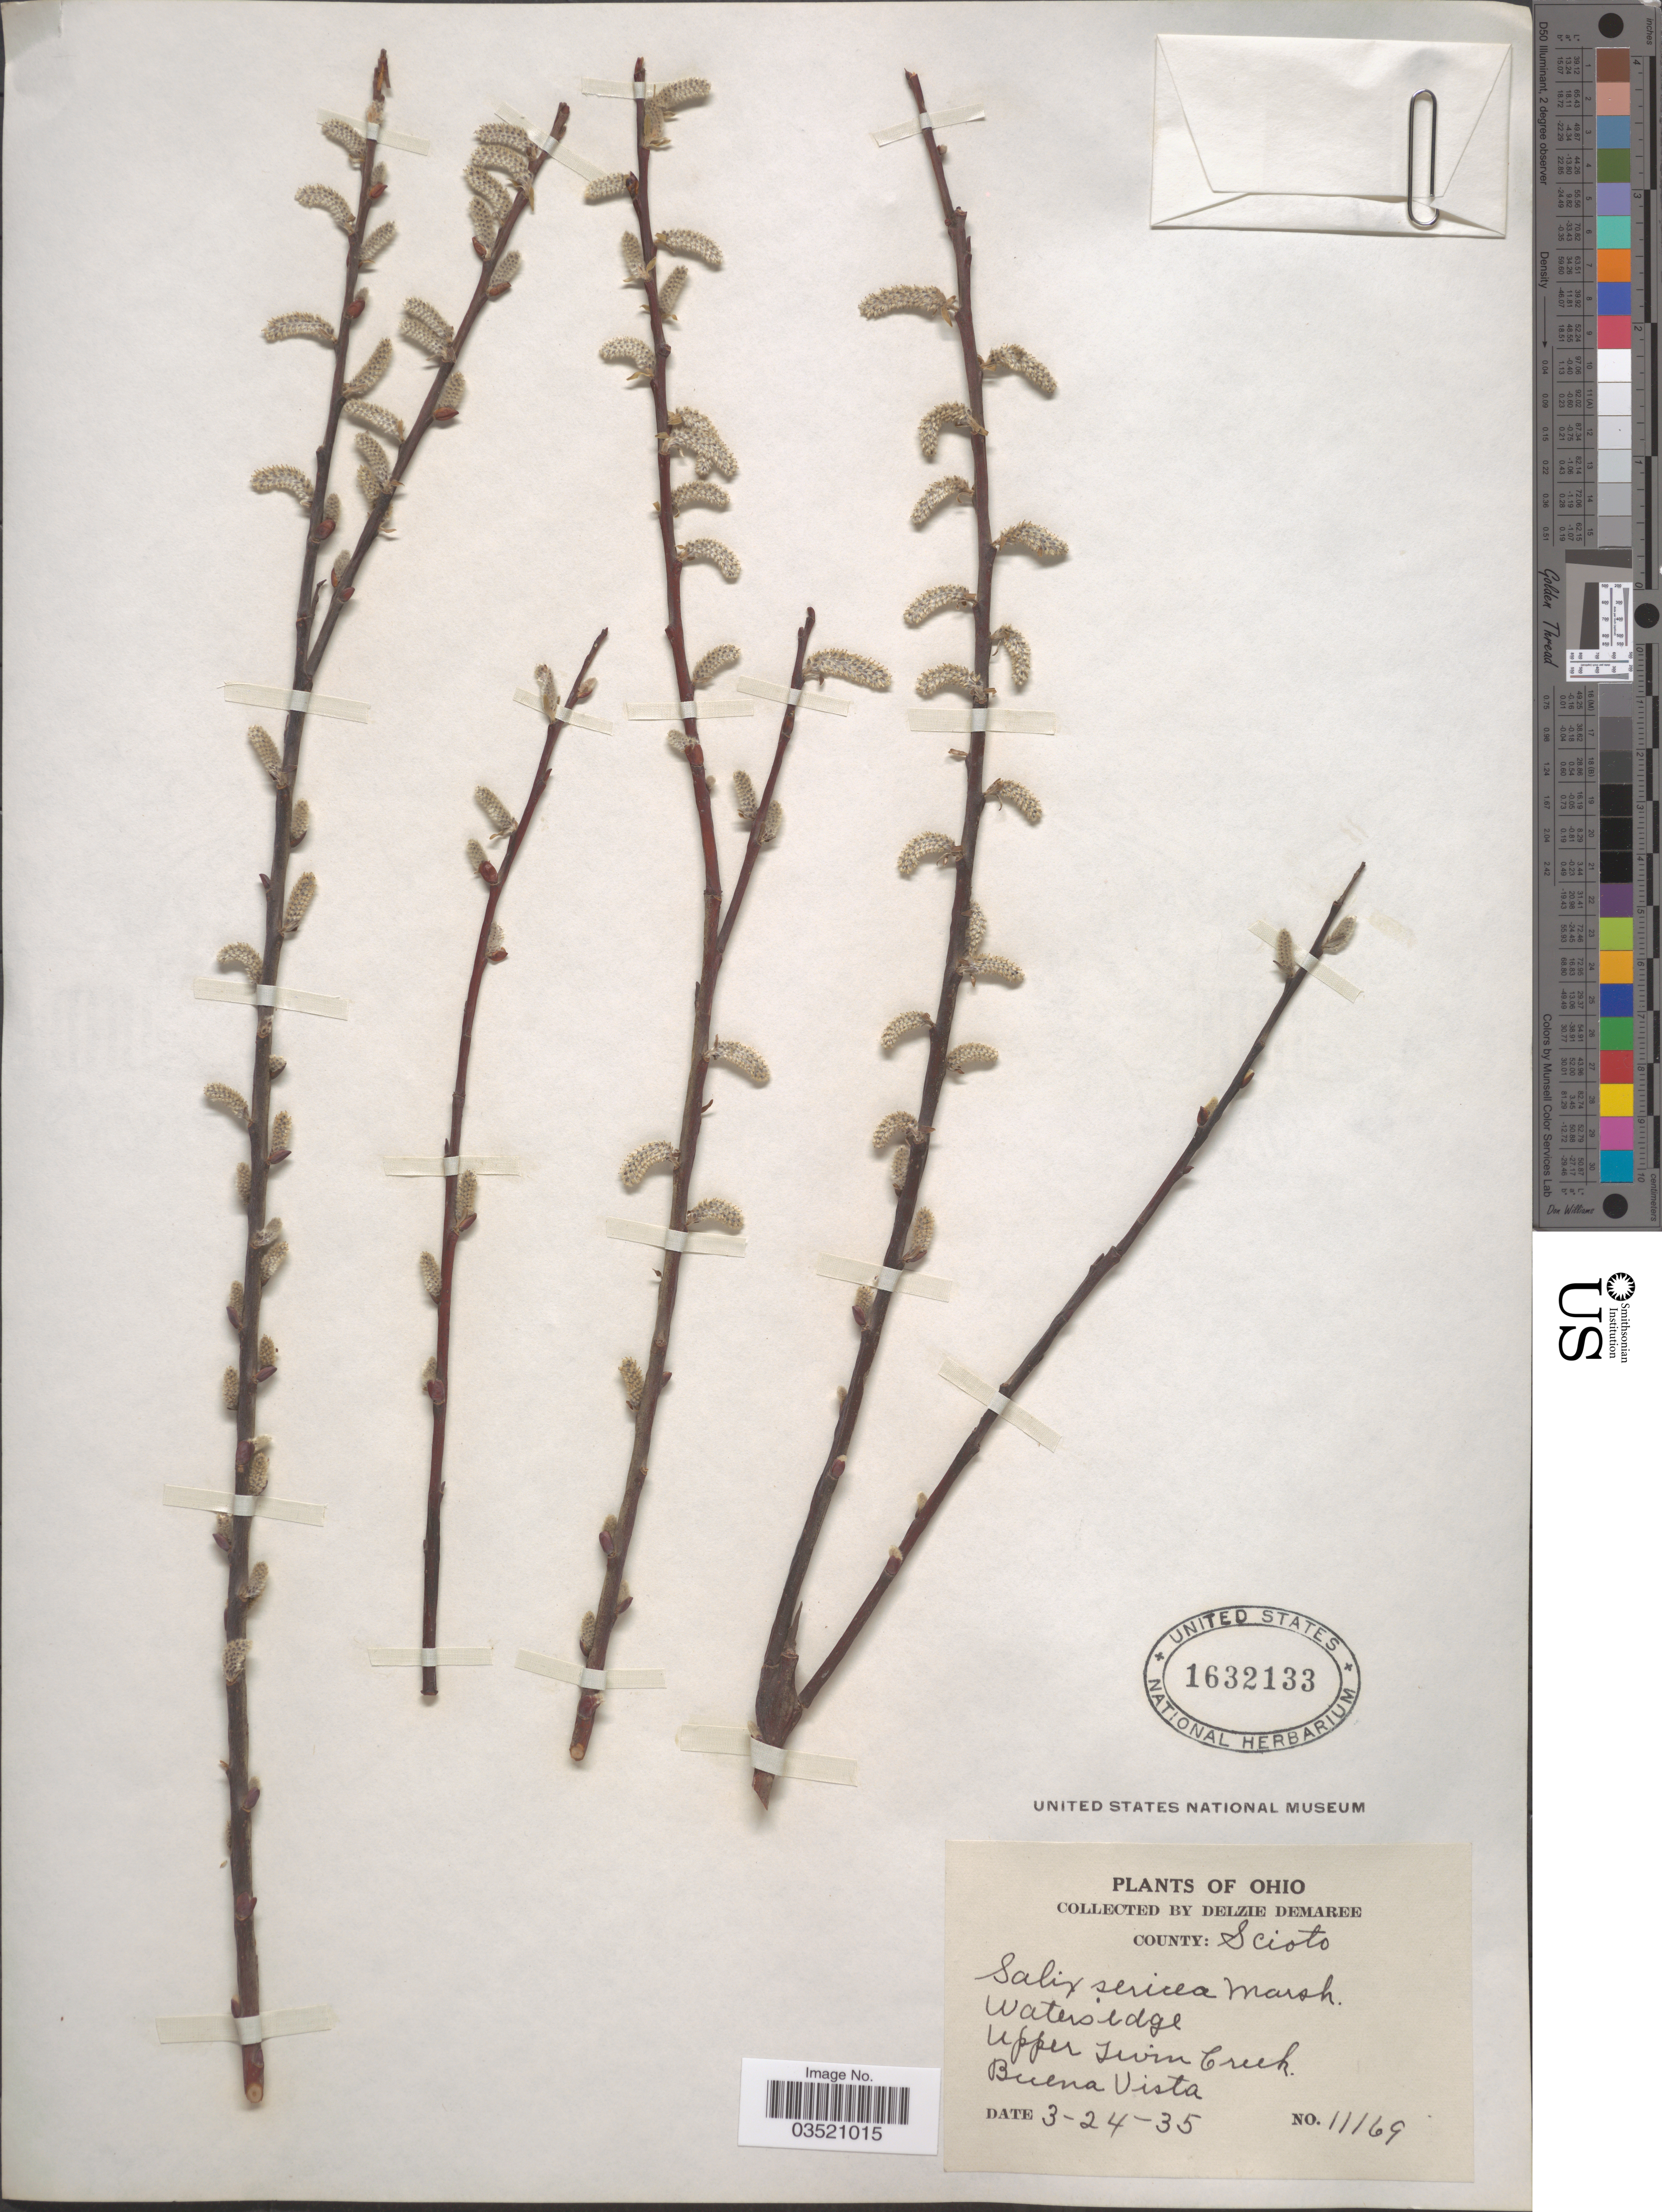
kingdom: Plantae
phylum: Tracheophyta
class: Magnoliopsida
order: Malpighiales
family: Salicaceae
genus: Salix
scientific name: Salix sericea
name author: Marshall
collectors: D. Demaree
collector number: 11169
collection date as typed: Transcribed d/m/y: 24/3/35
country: United States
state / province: Ohio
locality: County: Scioto. Upper Twin Creek. Buena Vista.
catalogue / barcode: US 1632133